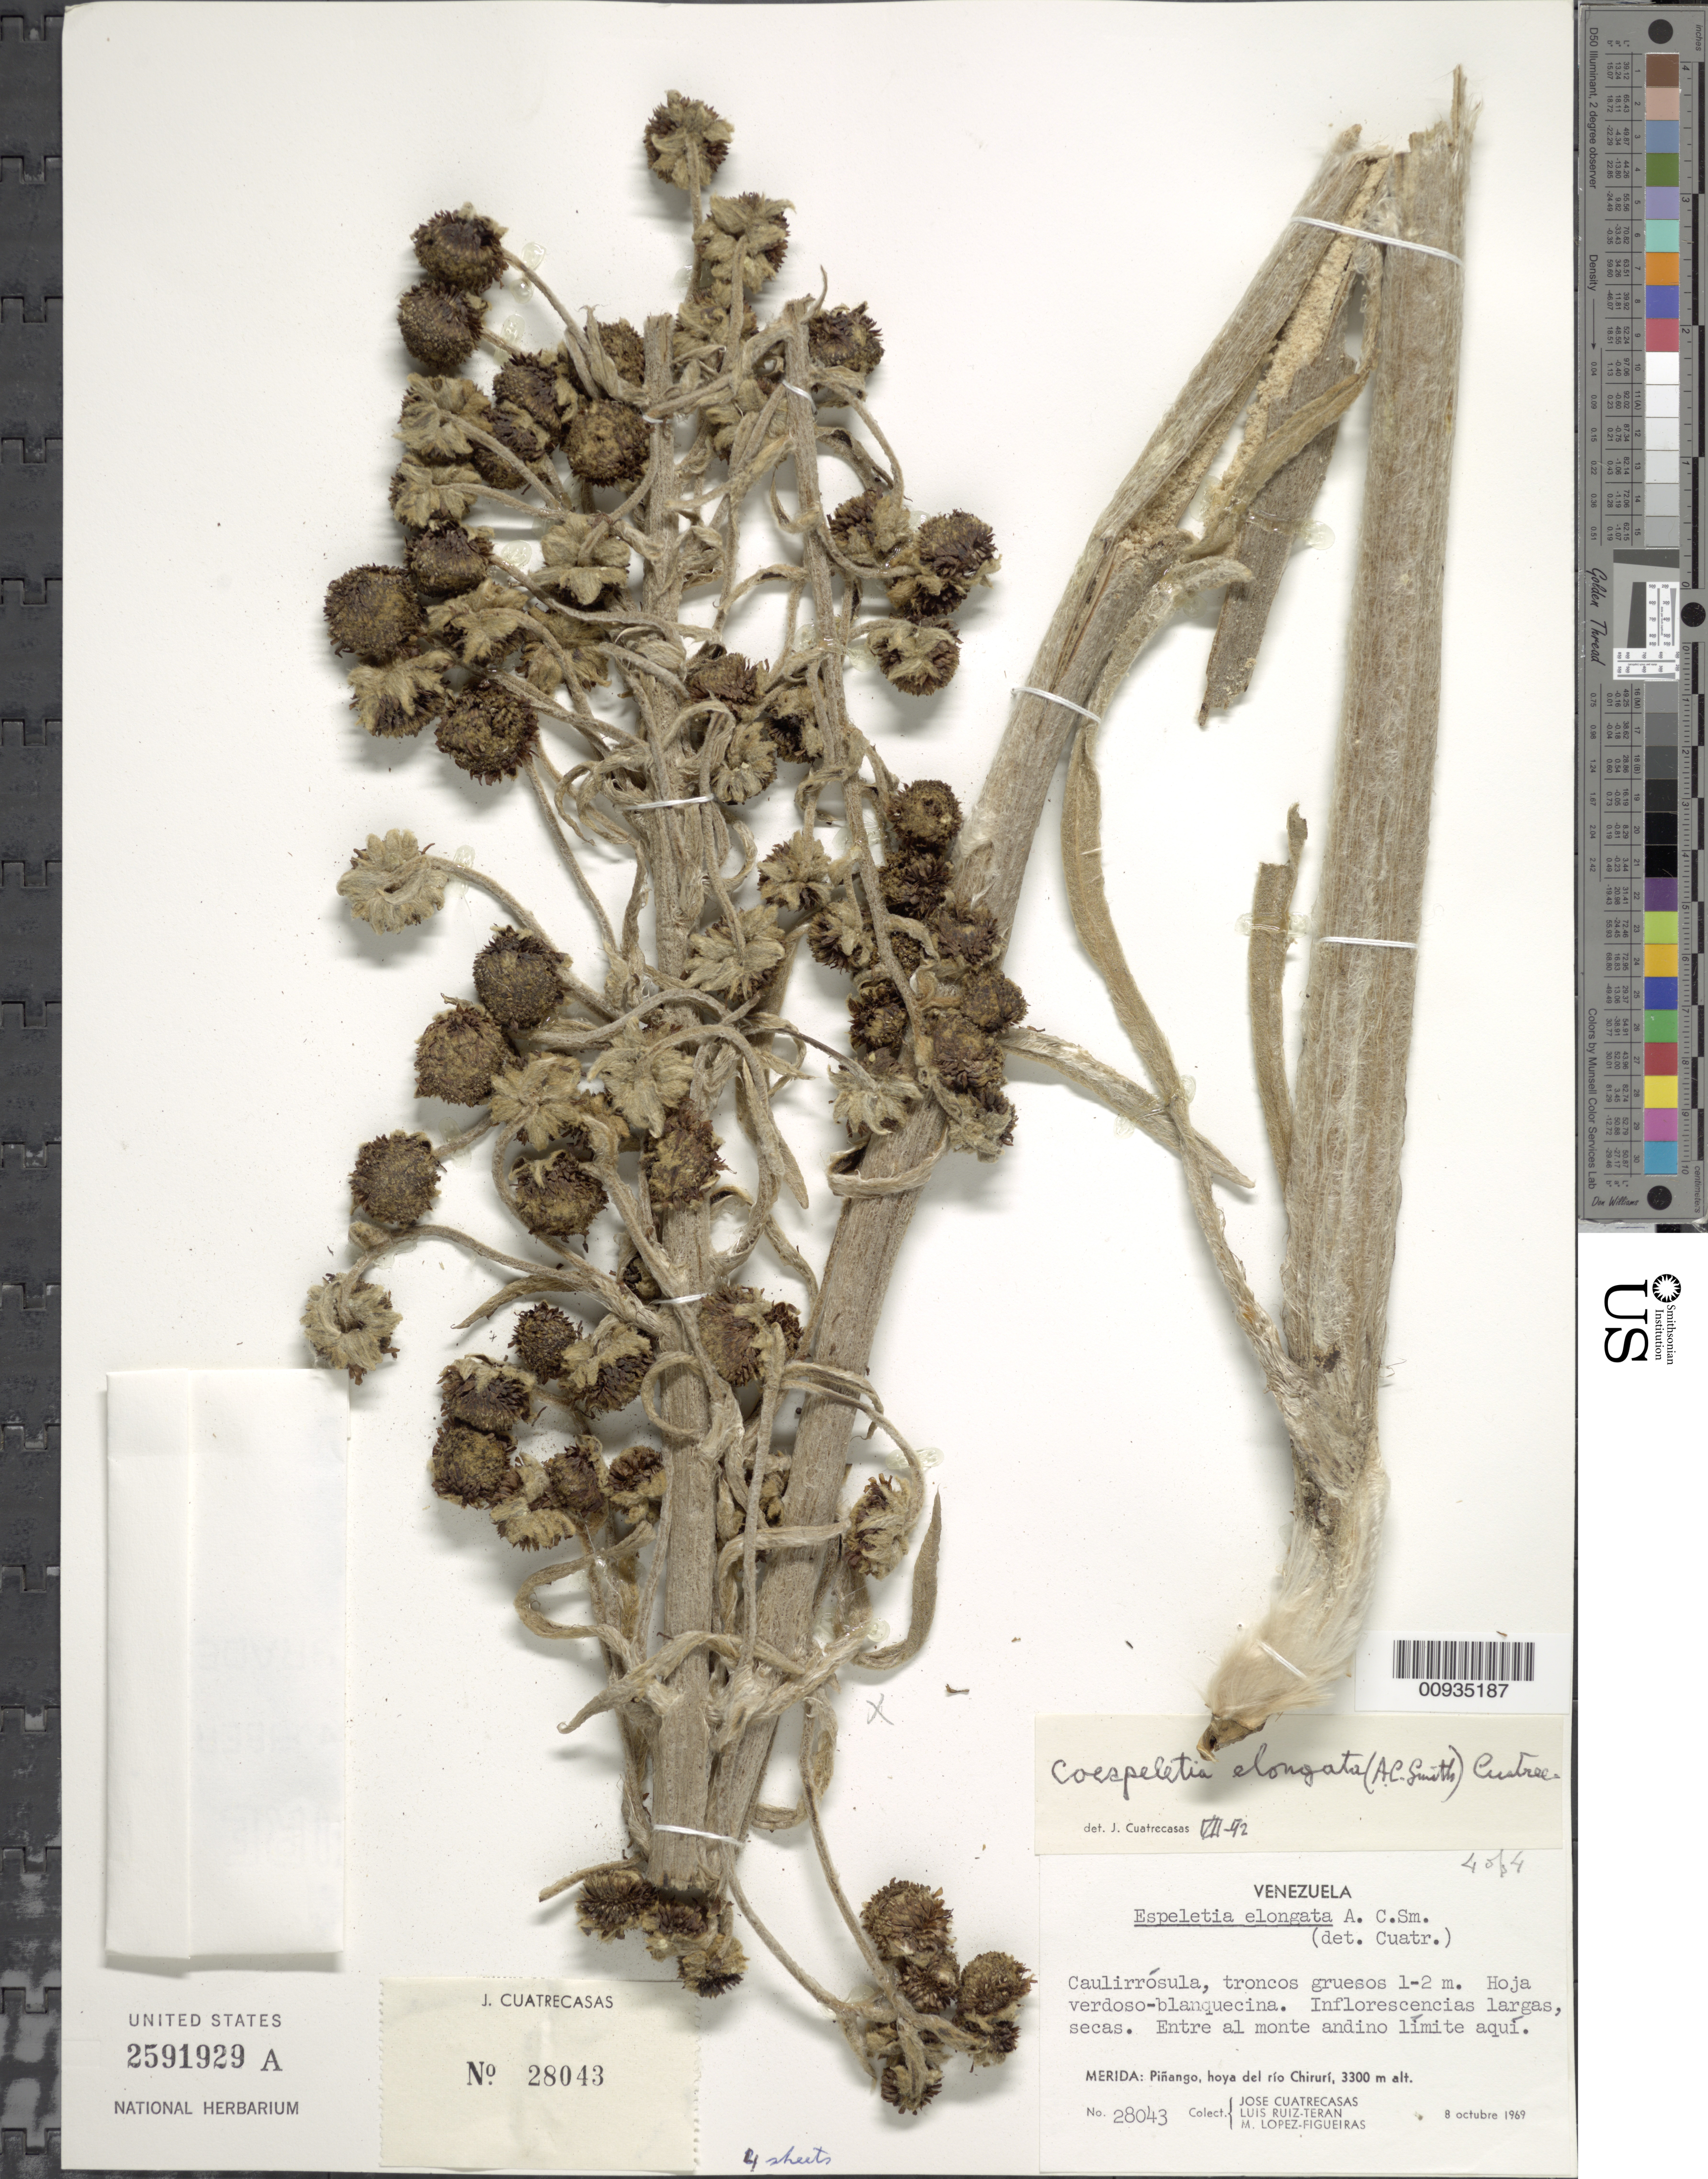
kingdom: Plantae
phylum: Tracheophyta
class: Magnoliopsida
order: Asterales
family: Asteraceae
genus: Coespeletia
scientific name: Coespeletia elongata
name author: (A.C. Sm.) Cuatrec.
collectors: J. Cuatrecasas, L. E. Ruíz-Terán & M. López Figueiras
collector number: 28043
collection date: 1969-10-08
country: Venezuela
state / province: Mérida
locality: Pinango, hoya del rio Chiruri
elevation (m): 3300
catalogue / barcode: US 2591929A